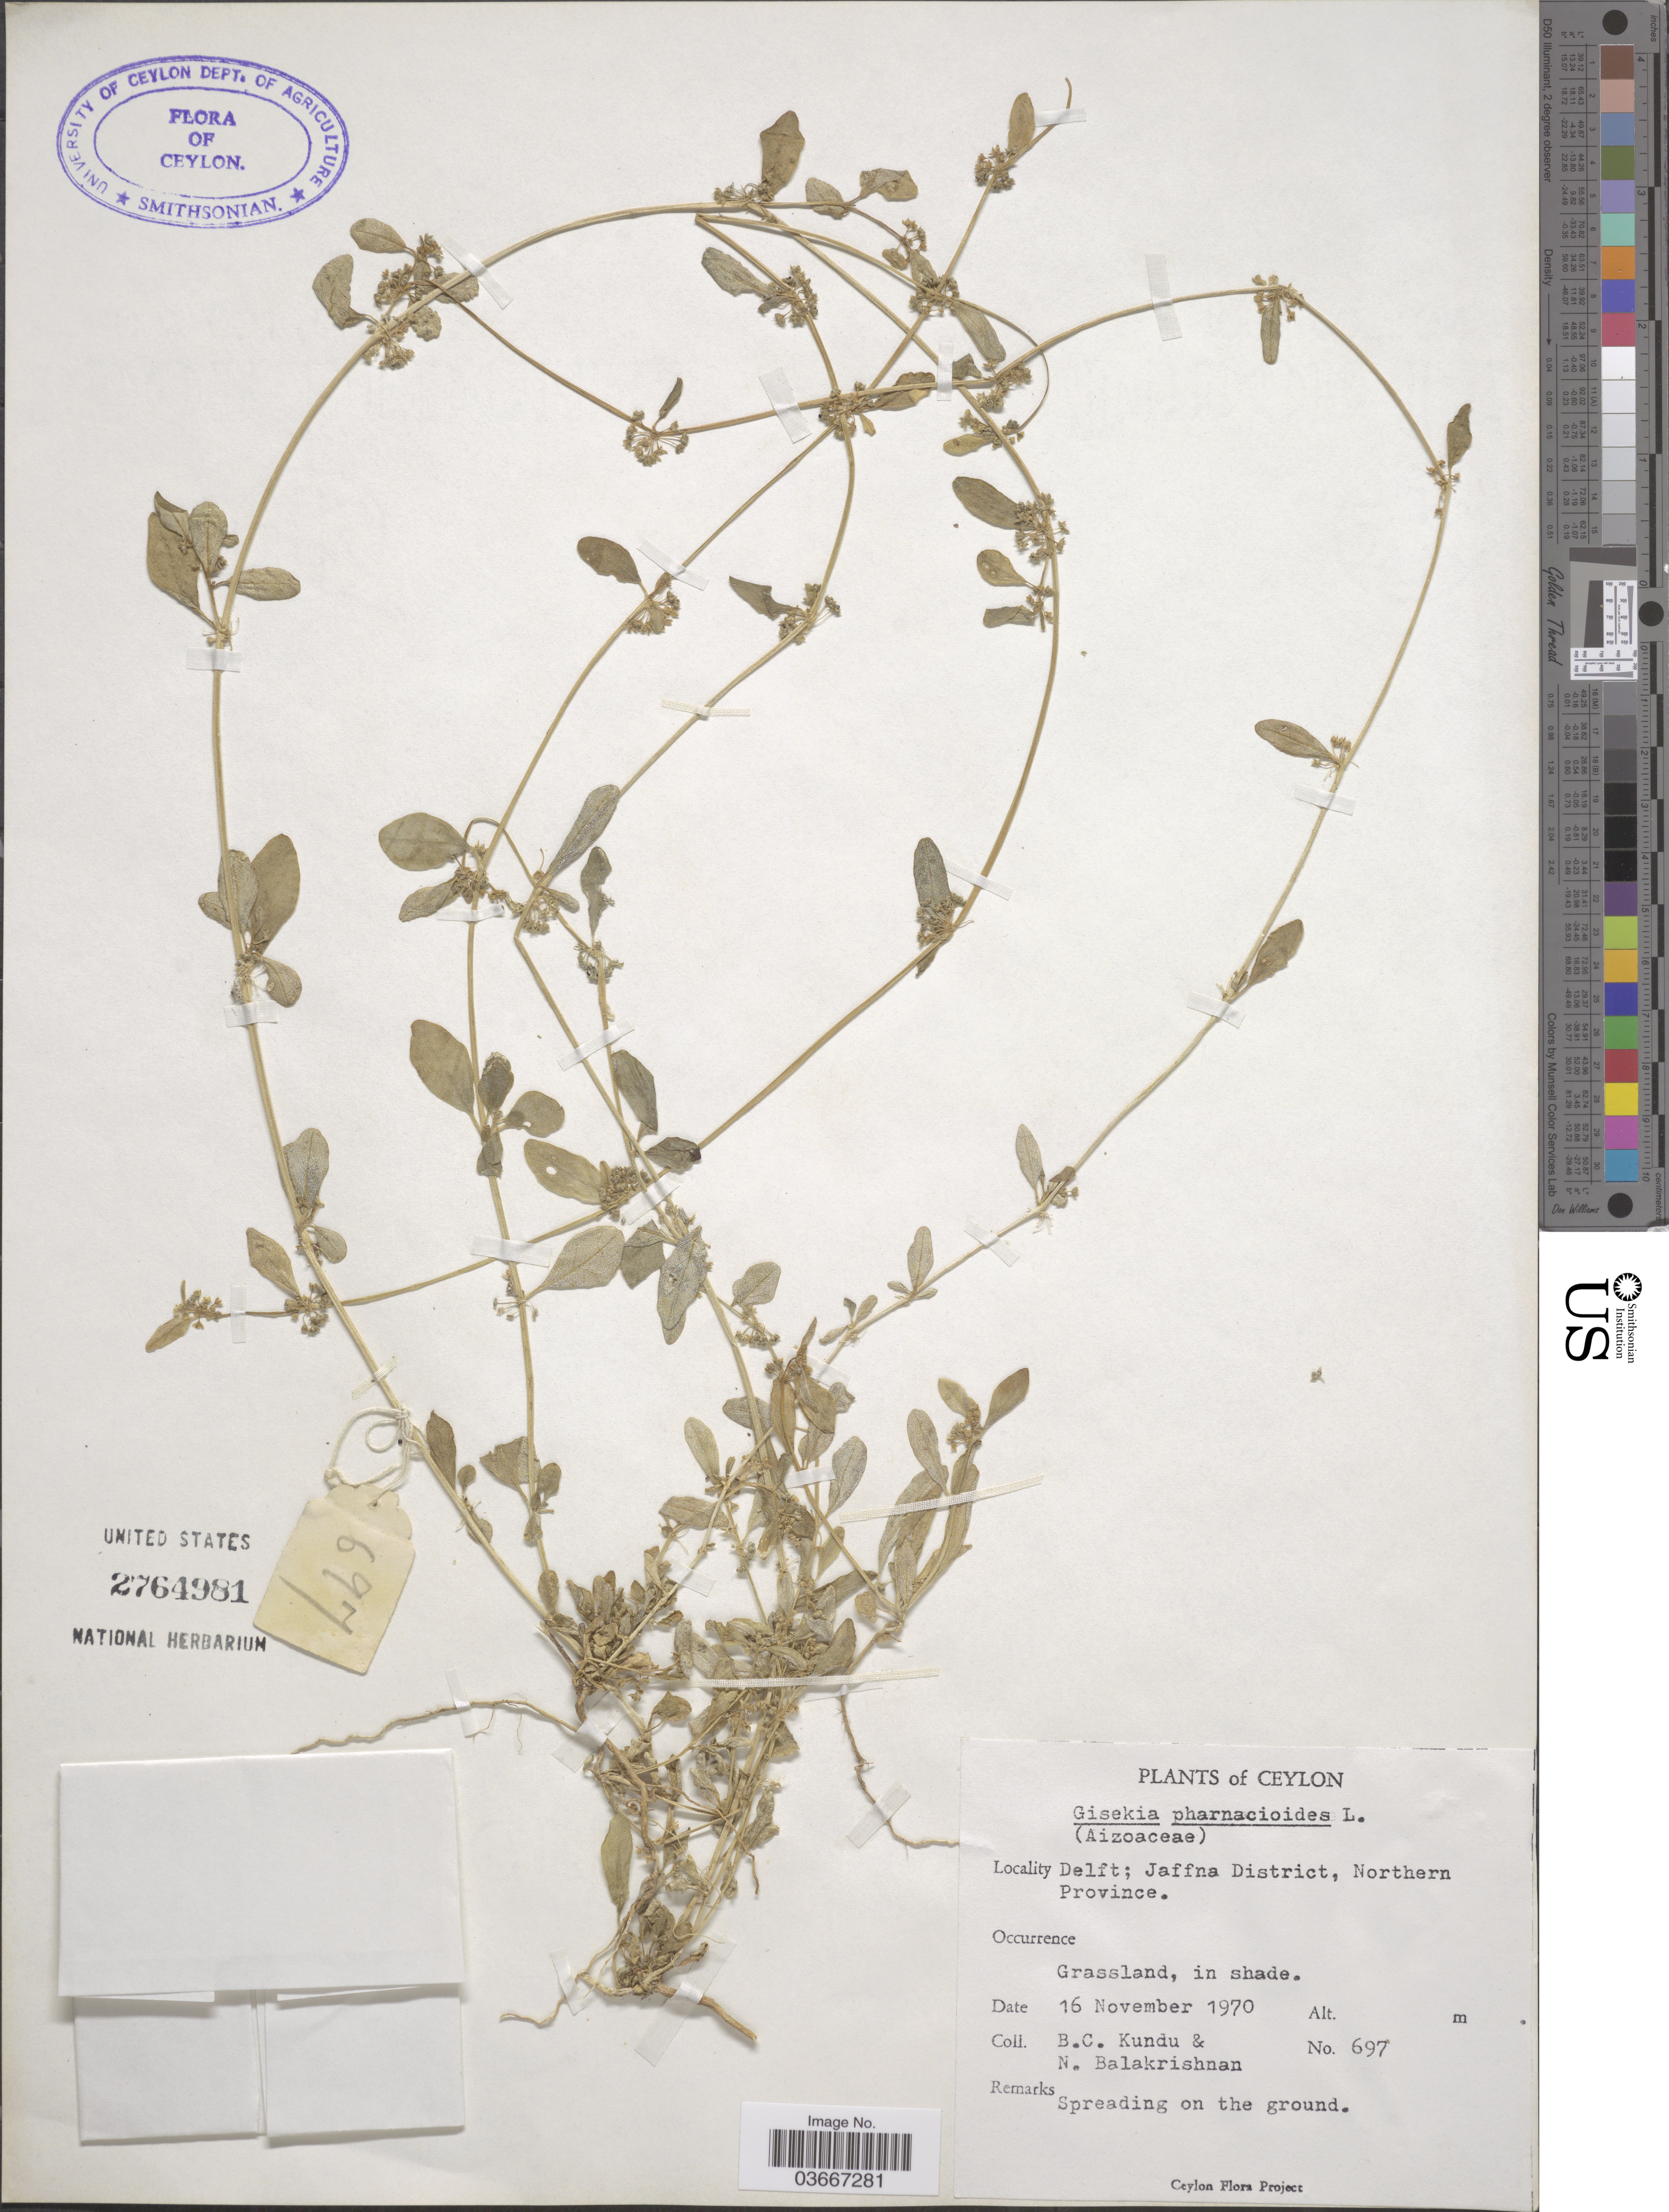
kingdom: Plantae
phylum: Tracheophyta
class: Magnoliopsida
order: Caryophyllales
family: Gisekiaceae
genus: Gisekia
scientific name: Gisekia sp.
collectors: B. C. Kundu & N. Balakrishnan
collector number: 697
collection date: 1970-11-16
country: Sri Lanka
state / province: Northern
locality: Ceylon. Delft; Jaffna District.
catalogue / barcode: US 2764981